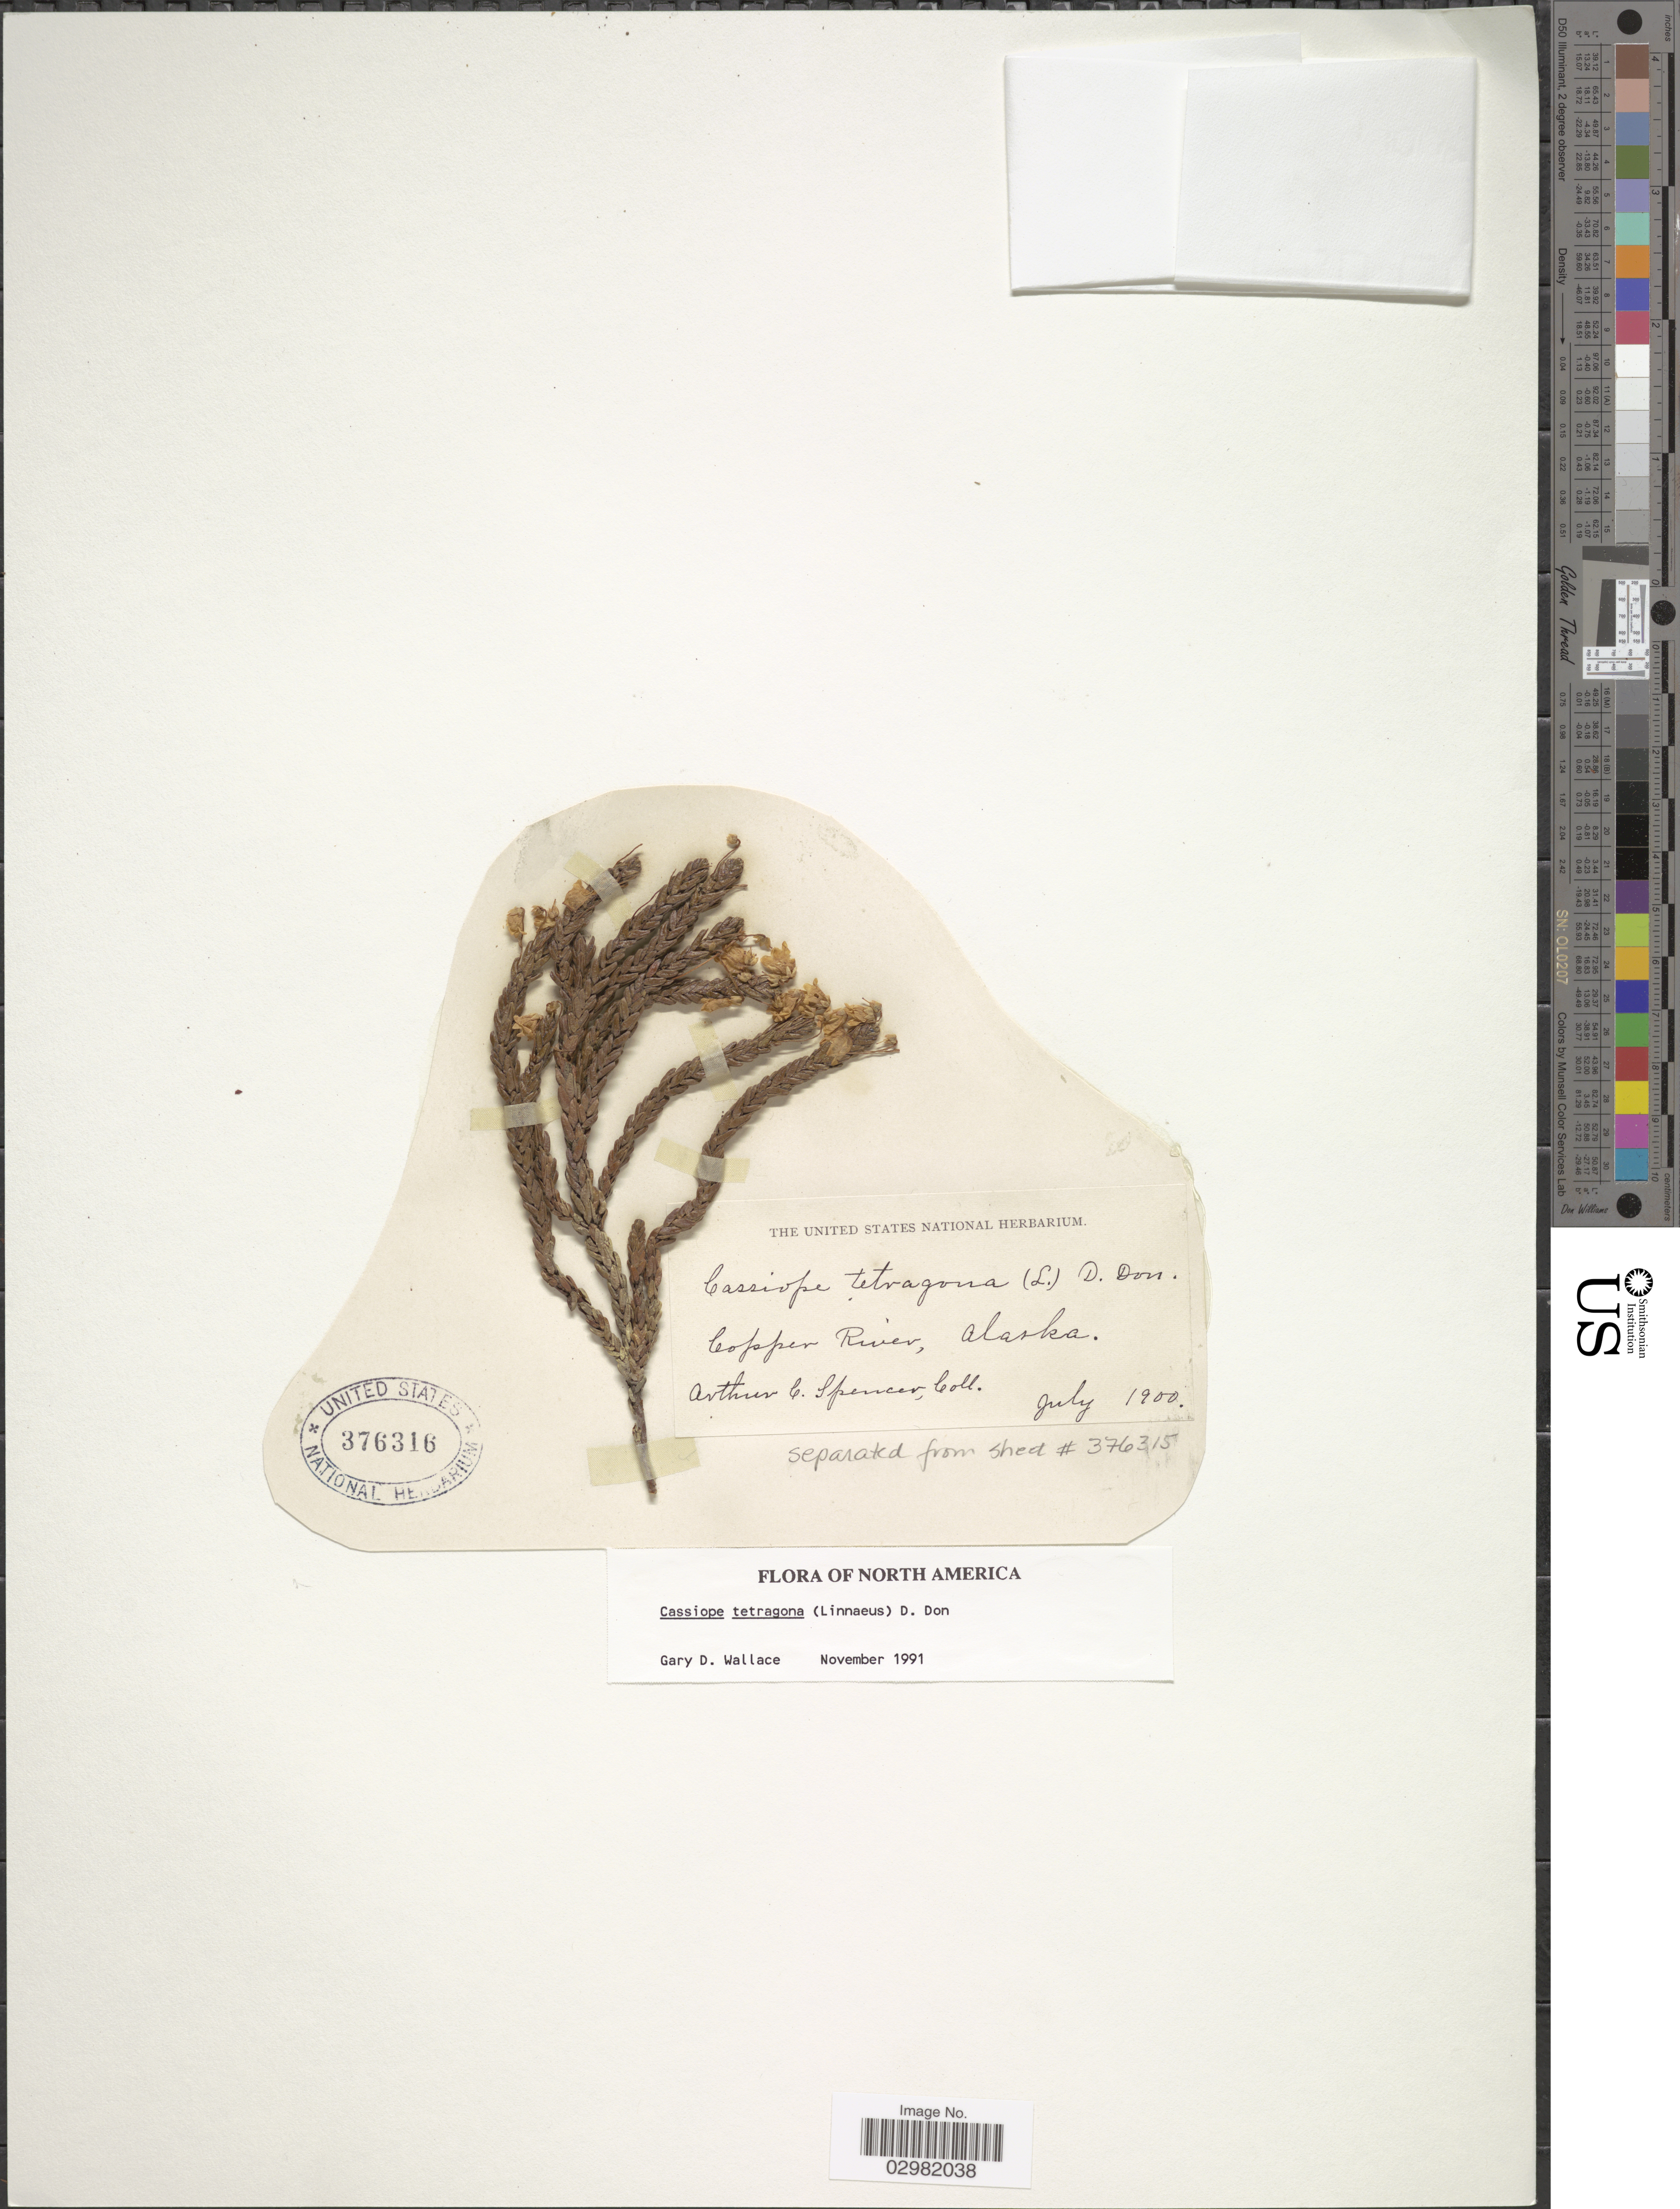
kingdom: Plantae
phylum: Tracheophyta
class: Magnoliopsida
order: Ericales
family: Ericaceae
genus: Cassiope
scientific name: Cassiope tetragona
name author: (L.) D. Don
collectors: A. Spencer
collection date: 1900-07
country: United States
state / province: Alaska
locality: Copper River.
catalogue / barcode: US 376316